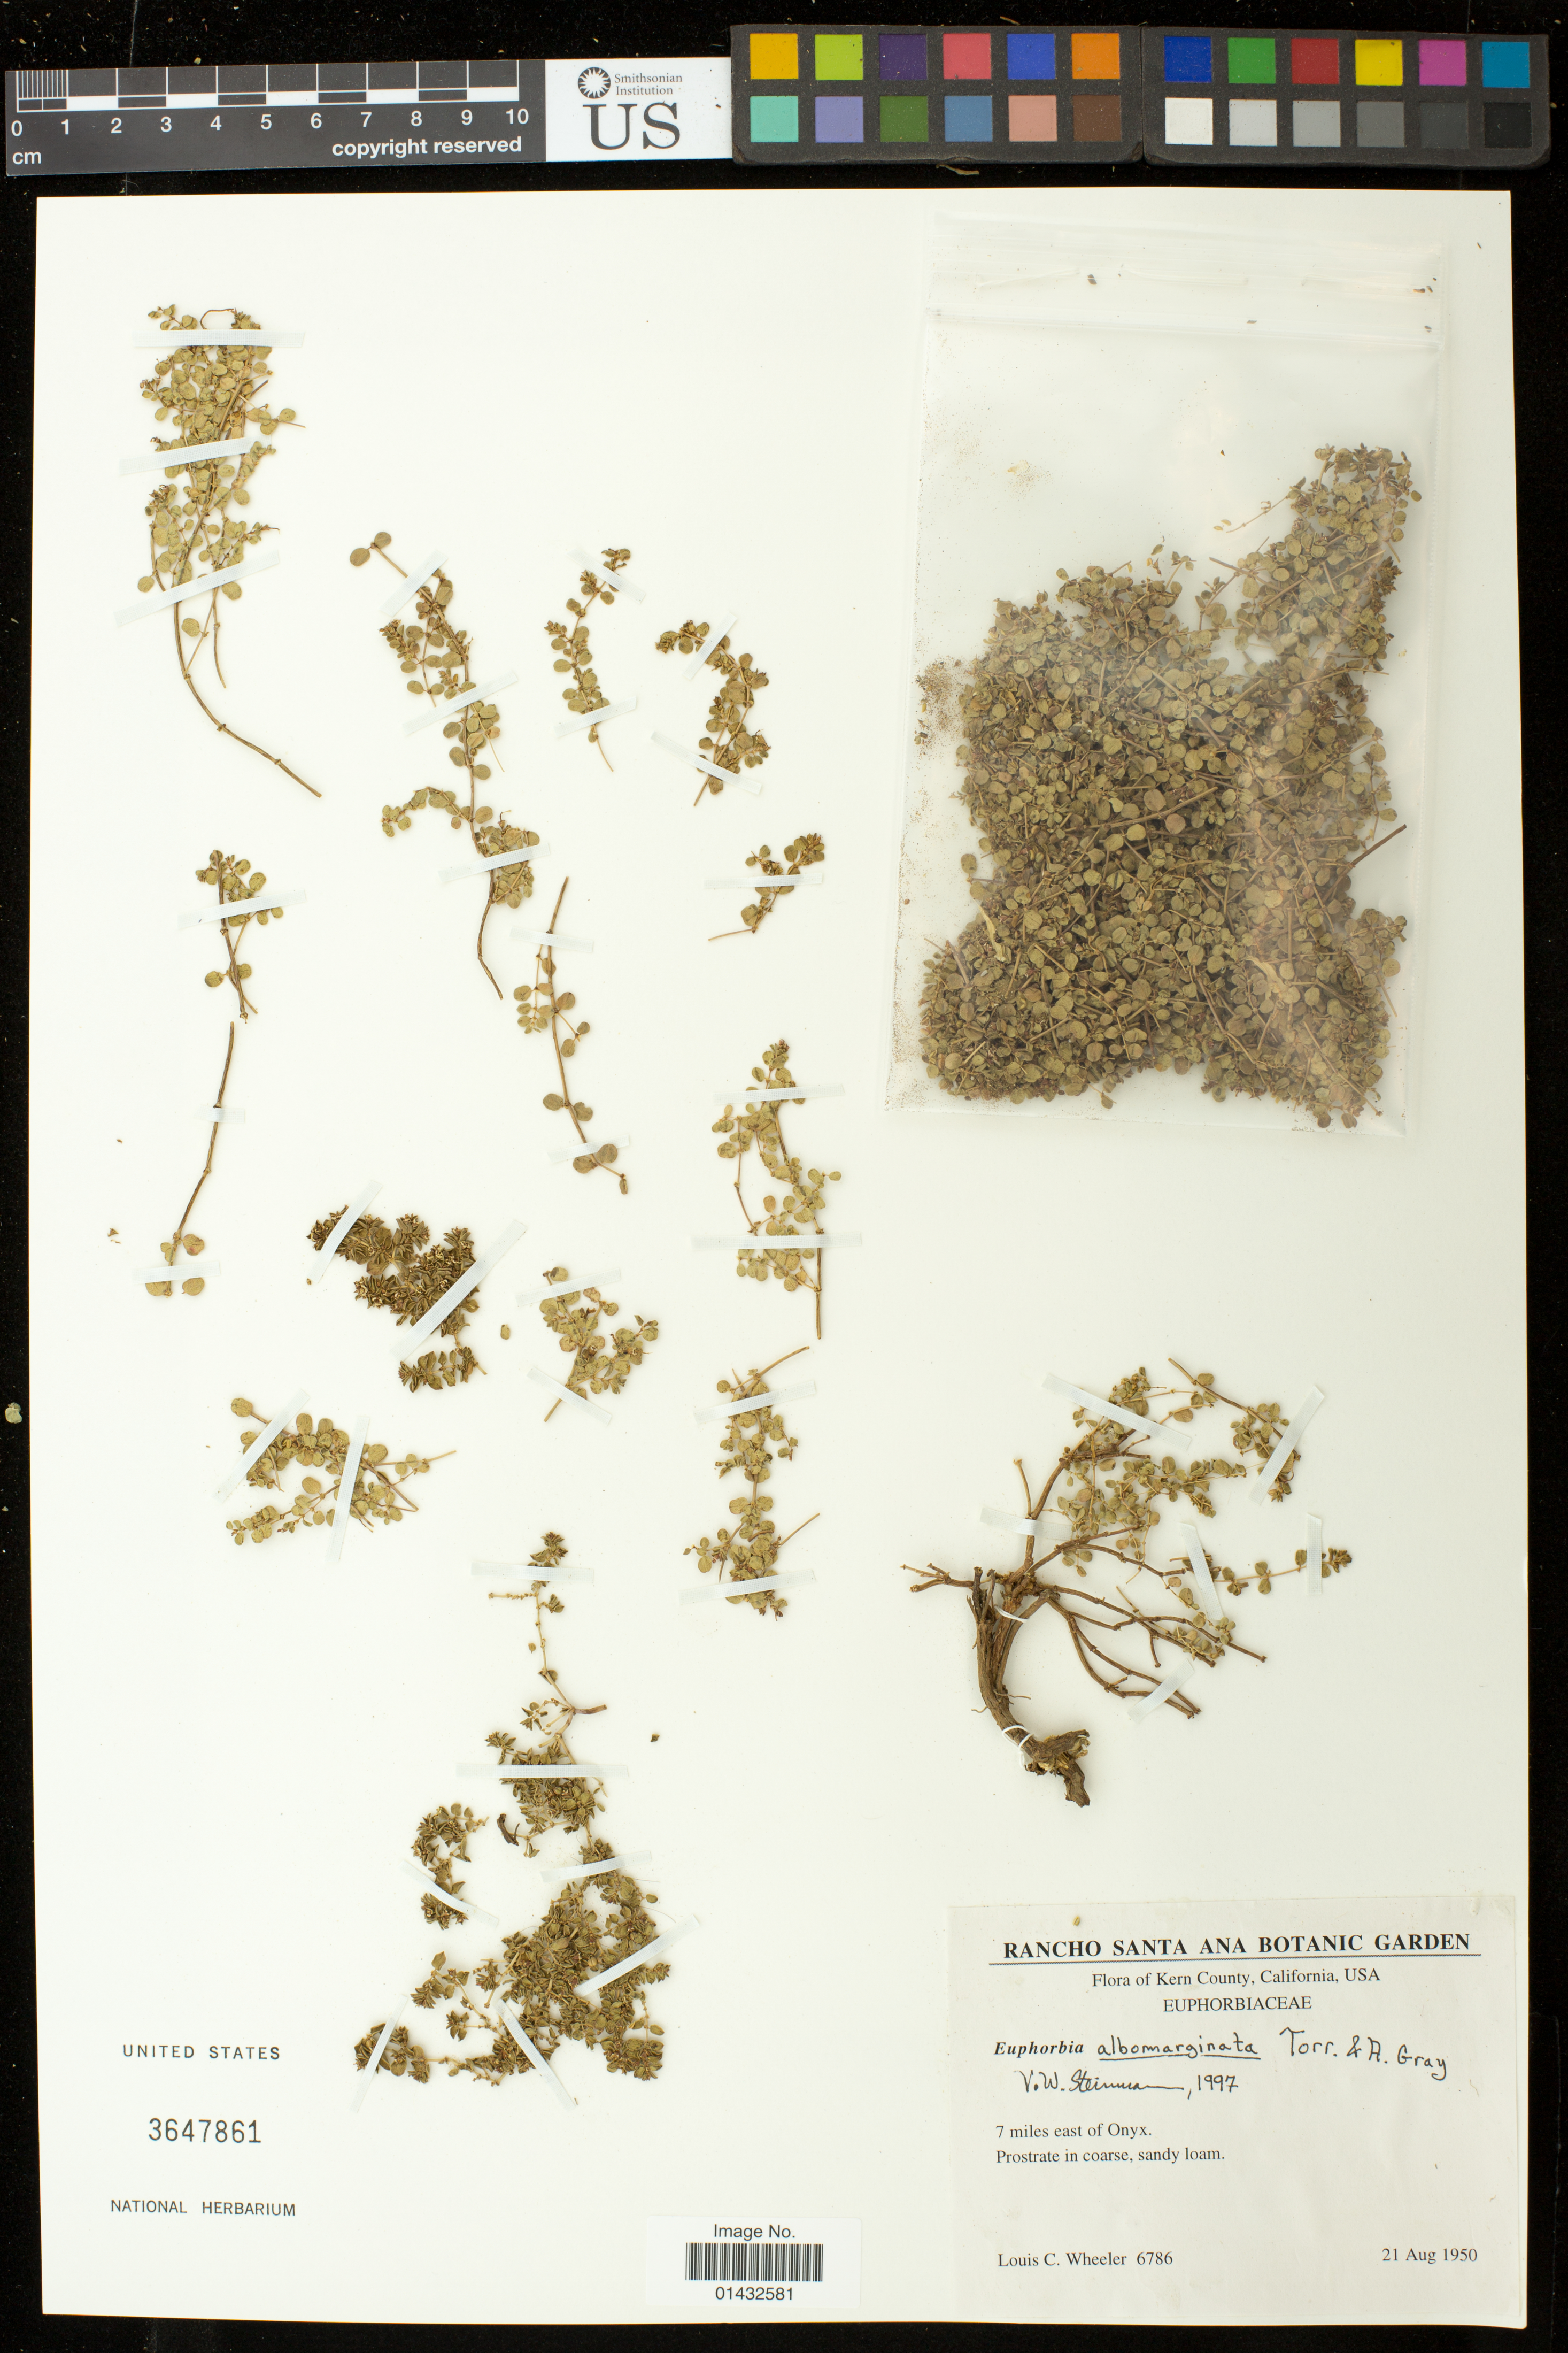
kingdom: Plantae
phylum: Tracheophyta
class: Magnoliopsida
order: Malpighiales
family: Euphorbiaceae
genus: Euphorbia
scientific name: Euphorbia albomarginata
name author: Torr. & A. Gray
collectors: L. C. Wheeler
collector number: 6786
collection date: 1950-08-21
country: United States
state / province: California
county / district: Kern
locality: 7 miles east of Onyx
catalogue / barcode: US 3647861